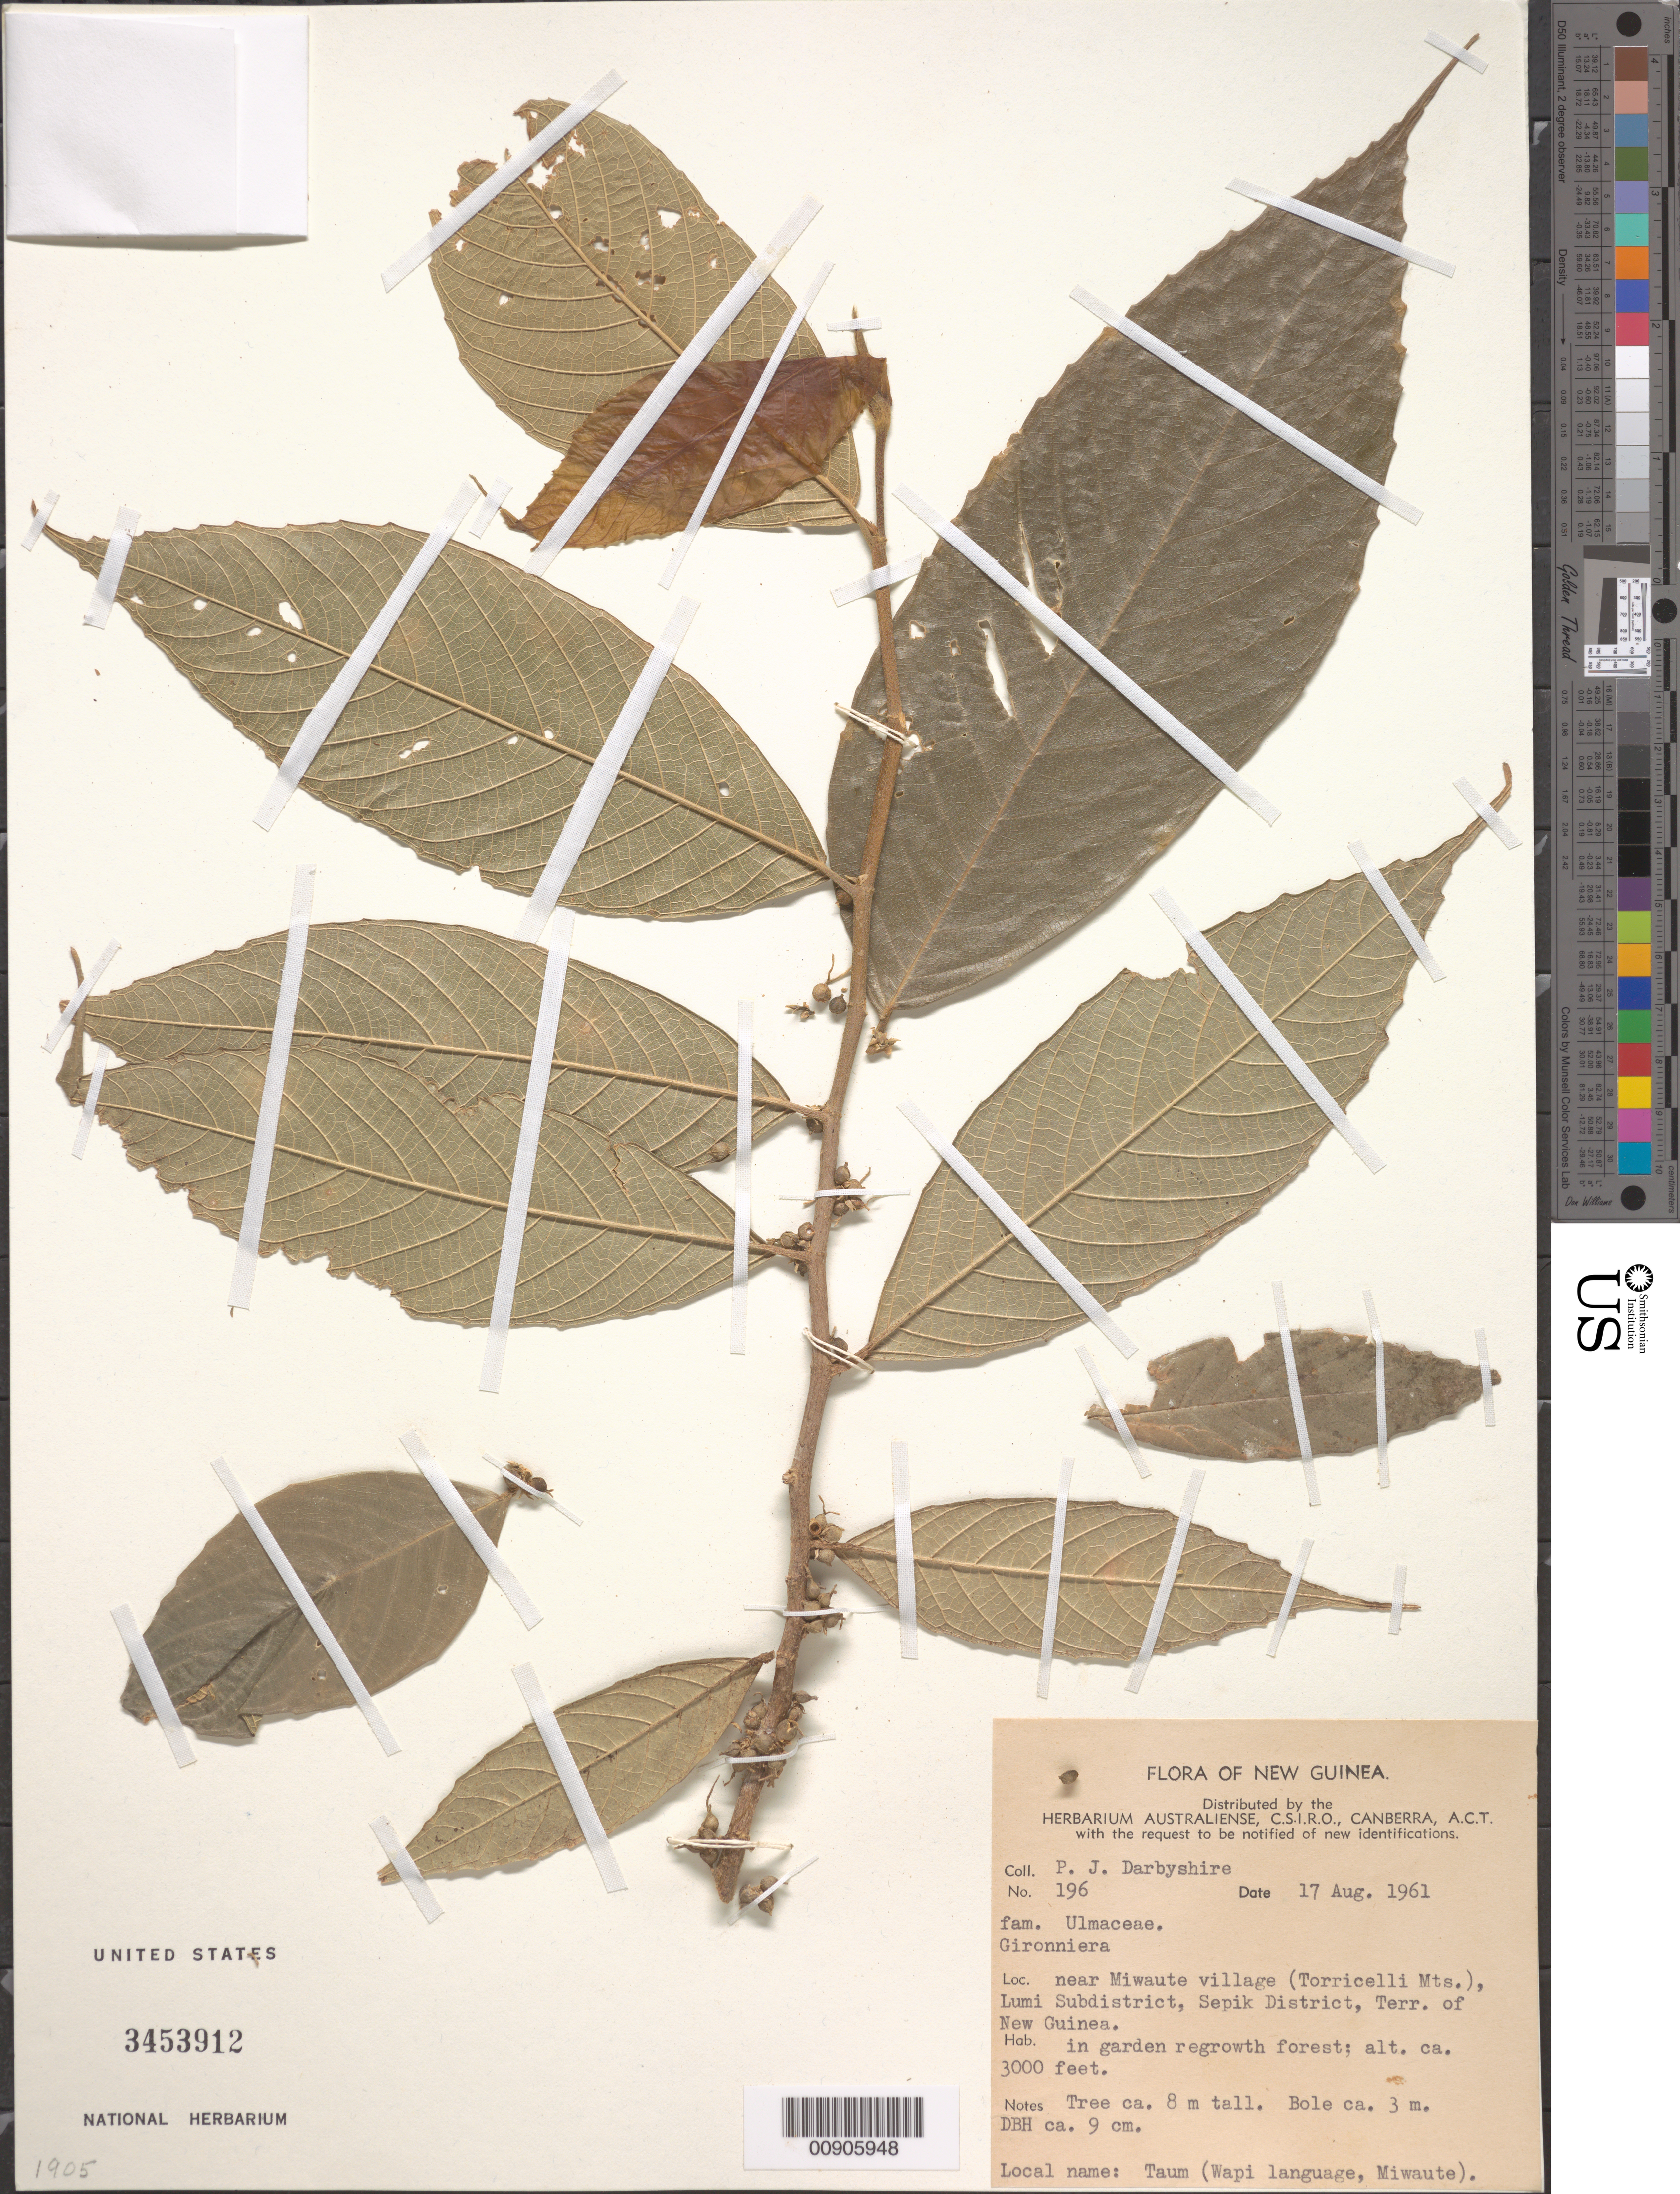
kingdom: Plantae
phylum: Tracheophyta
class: Magnoliopsida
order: Rosales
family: Cannabaceae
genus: Gironniera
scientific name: Gironniera sp.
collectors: P. Darbyshire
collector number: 196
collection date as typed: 17 Aug 1961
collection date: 1961-08-17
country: Papua New Guinea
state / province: Sepik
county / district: Lumi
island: New Guinea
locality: near Miwaute village (Torricelli Mts.), Lumi Subdistrict, Sepik District, Terr. of New Guinea.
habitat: in garden regrowth forest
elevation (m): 914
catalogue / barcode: US 3453912